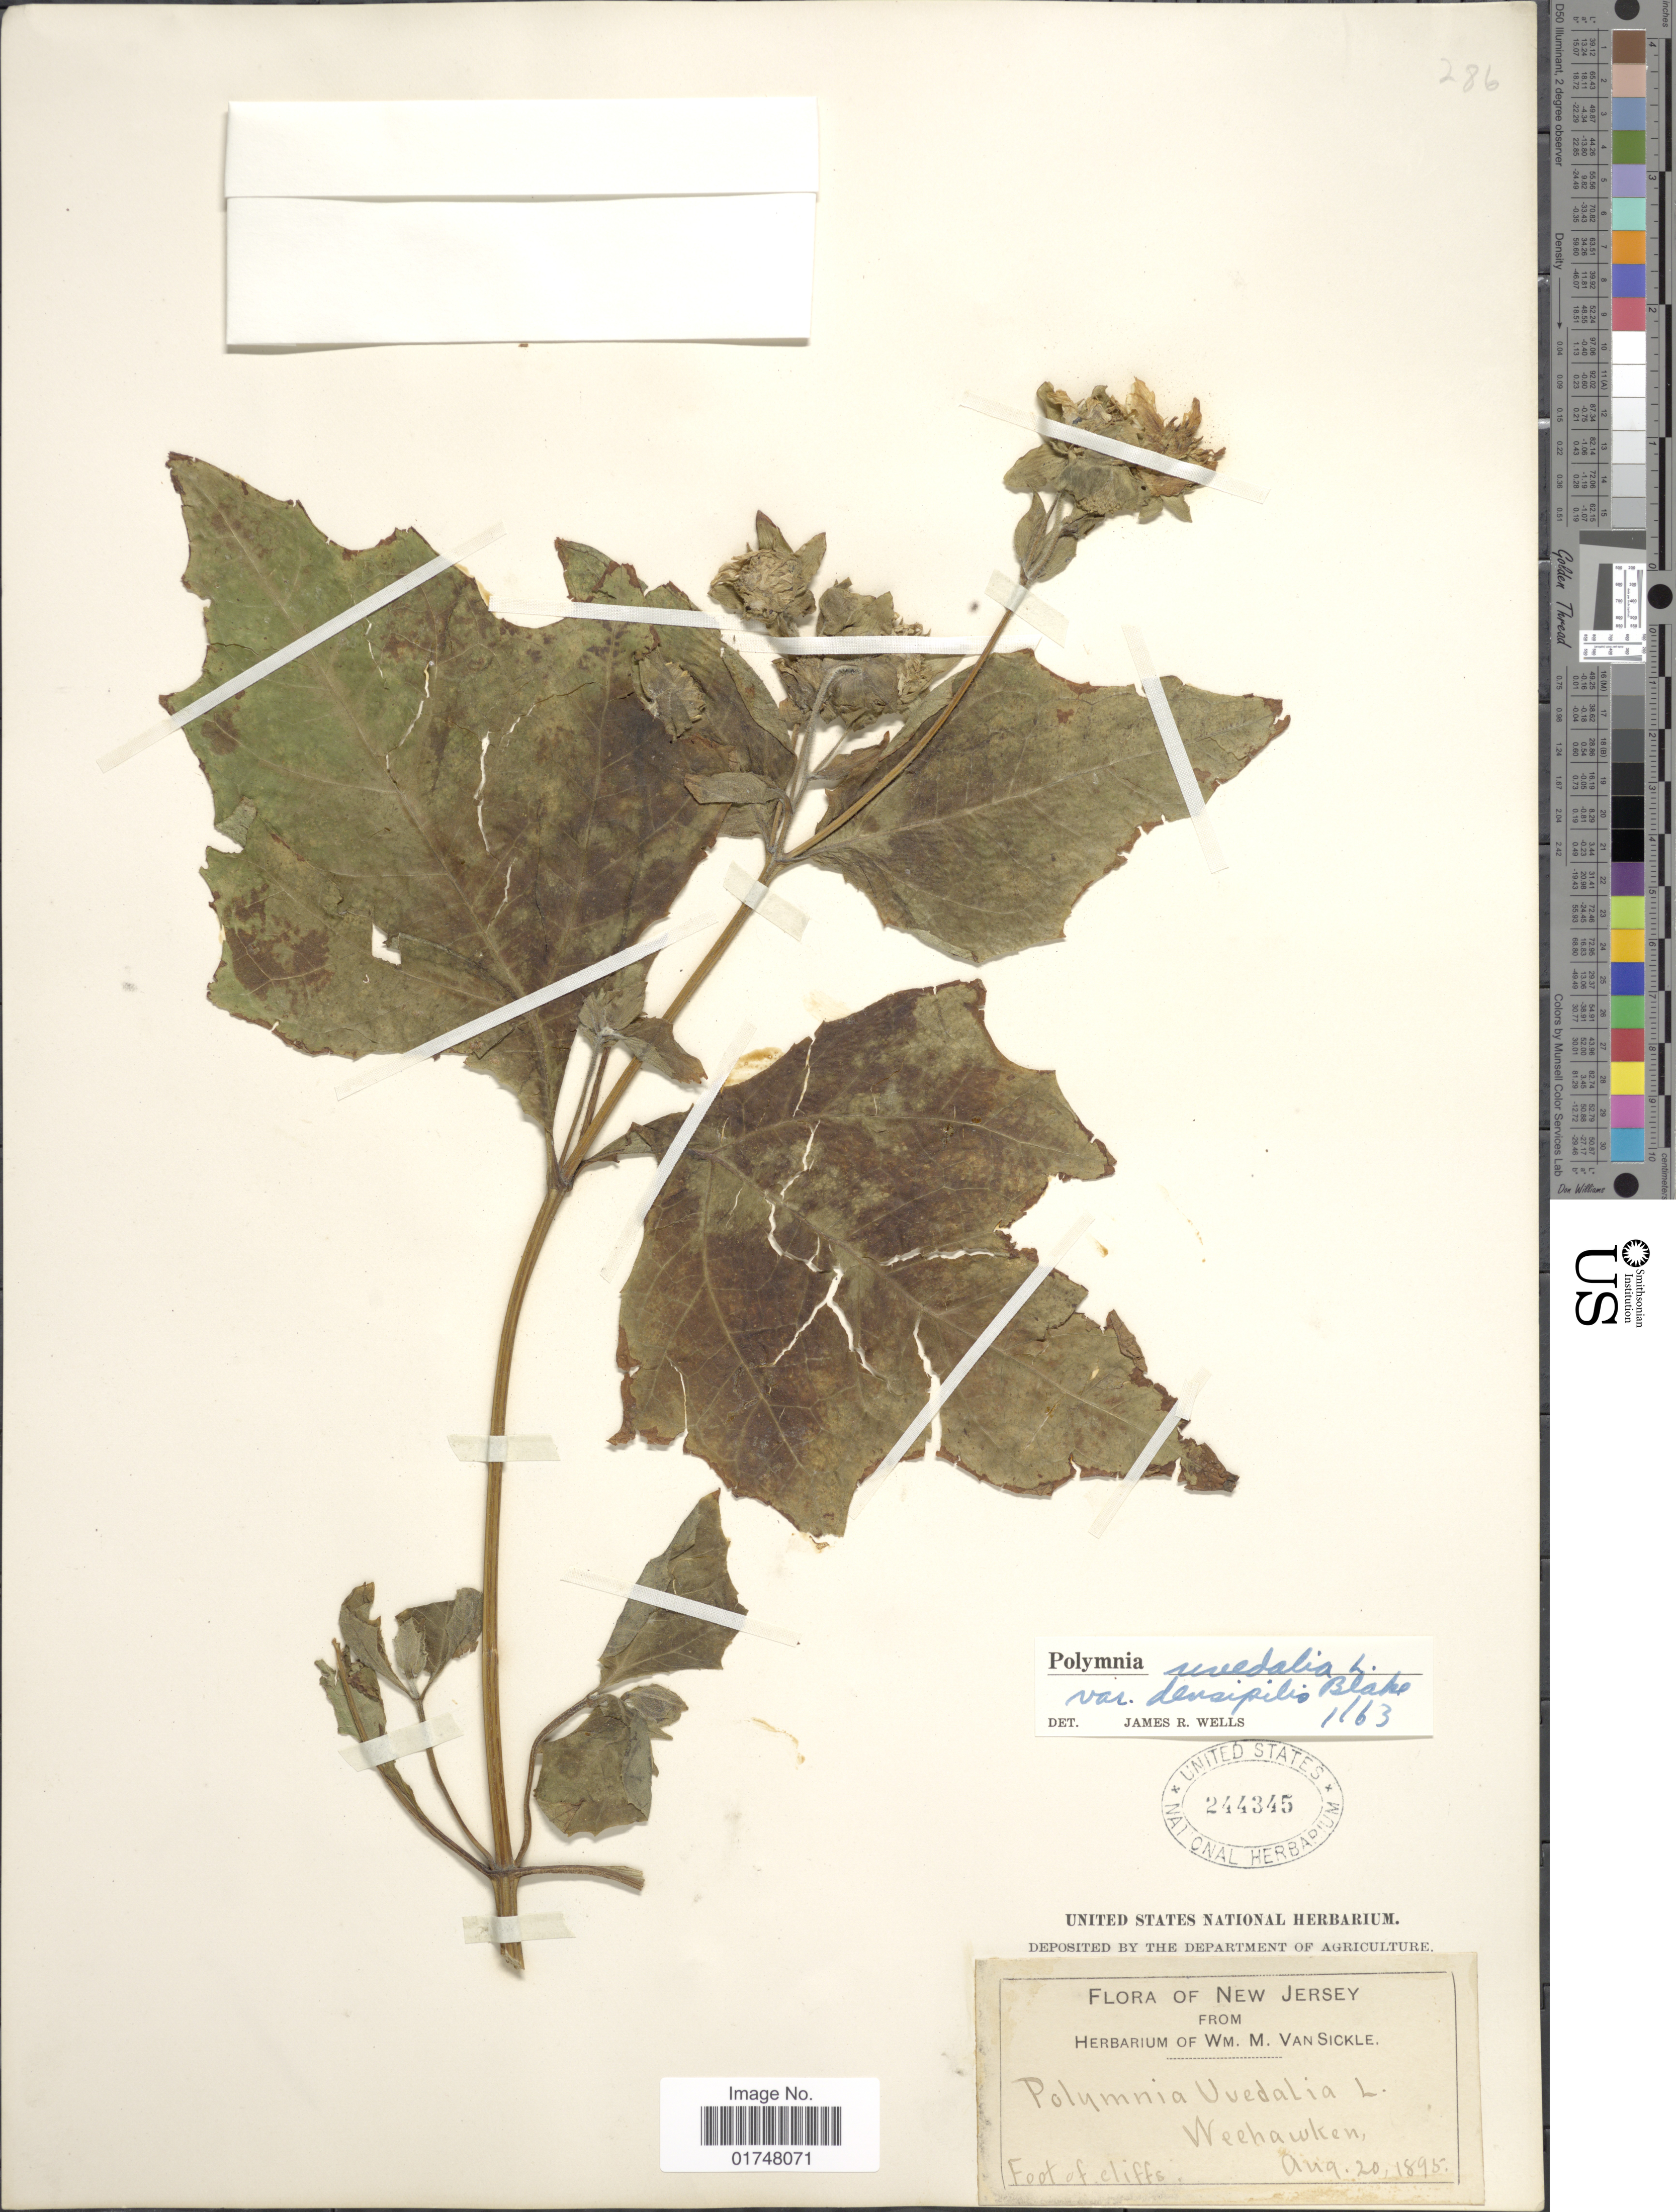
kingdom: Plantae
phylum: Tracheophyta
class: Magnoliopsida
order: Asterales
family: Asteraceae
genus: Smallanthus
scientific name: Smallanthus uvedalia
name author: (L.) Mack. ex Mack.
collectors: ex herb. Wm. M. Van Sickle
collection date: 1895-08-20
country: United States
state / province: New Jersey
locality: Fot of Cliffs, Weehawken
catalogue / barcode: US 244345